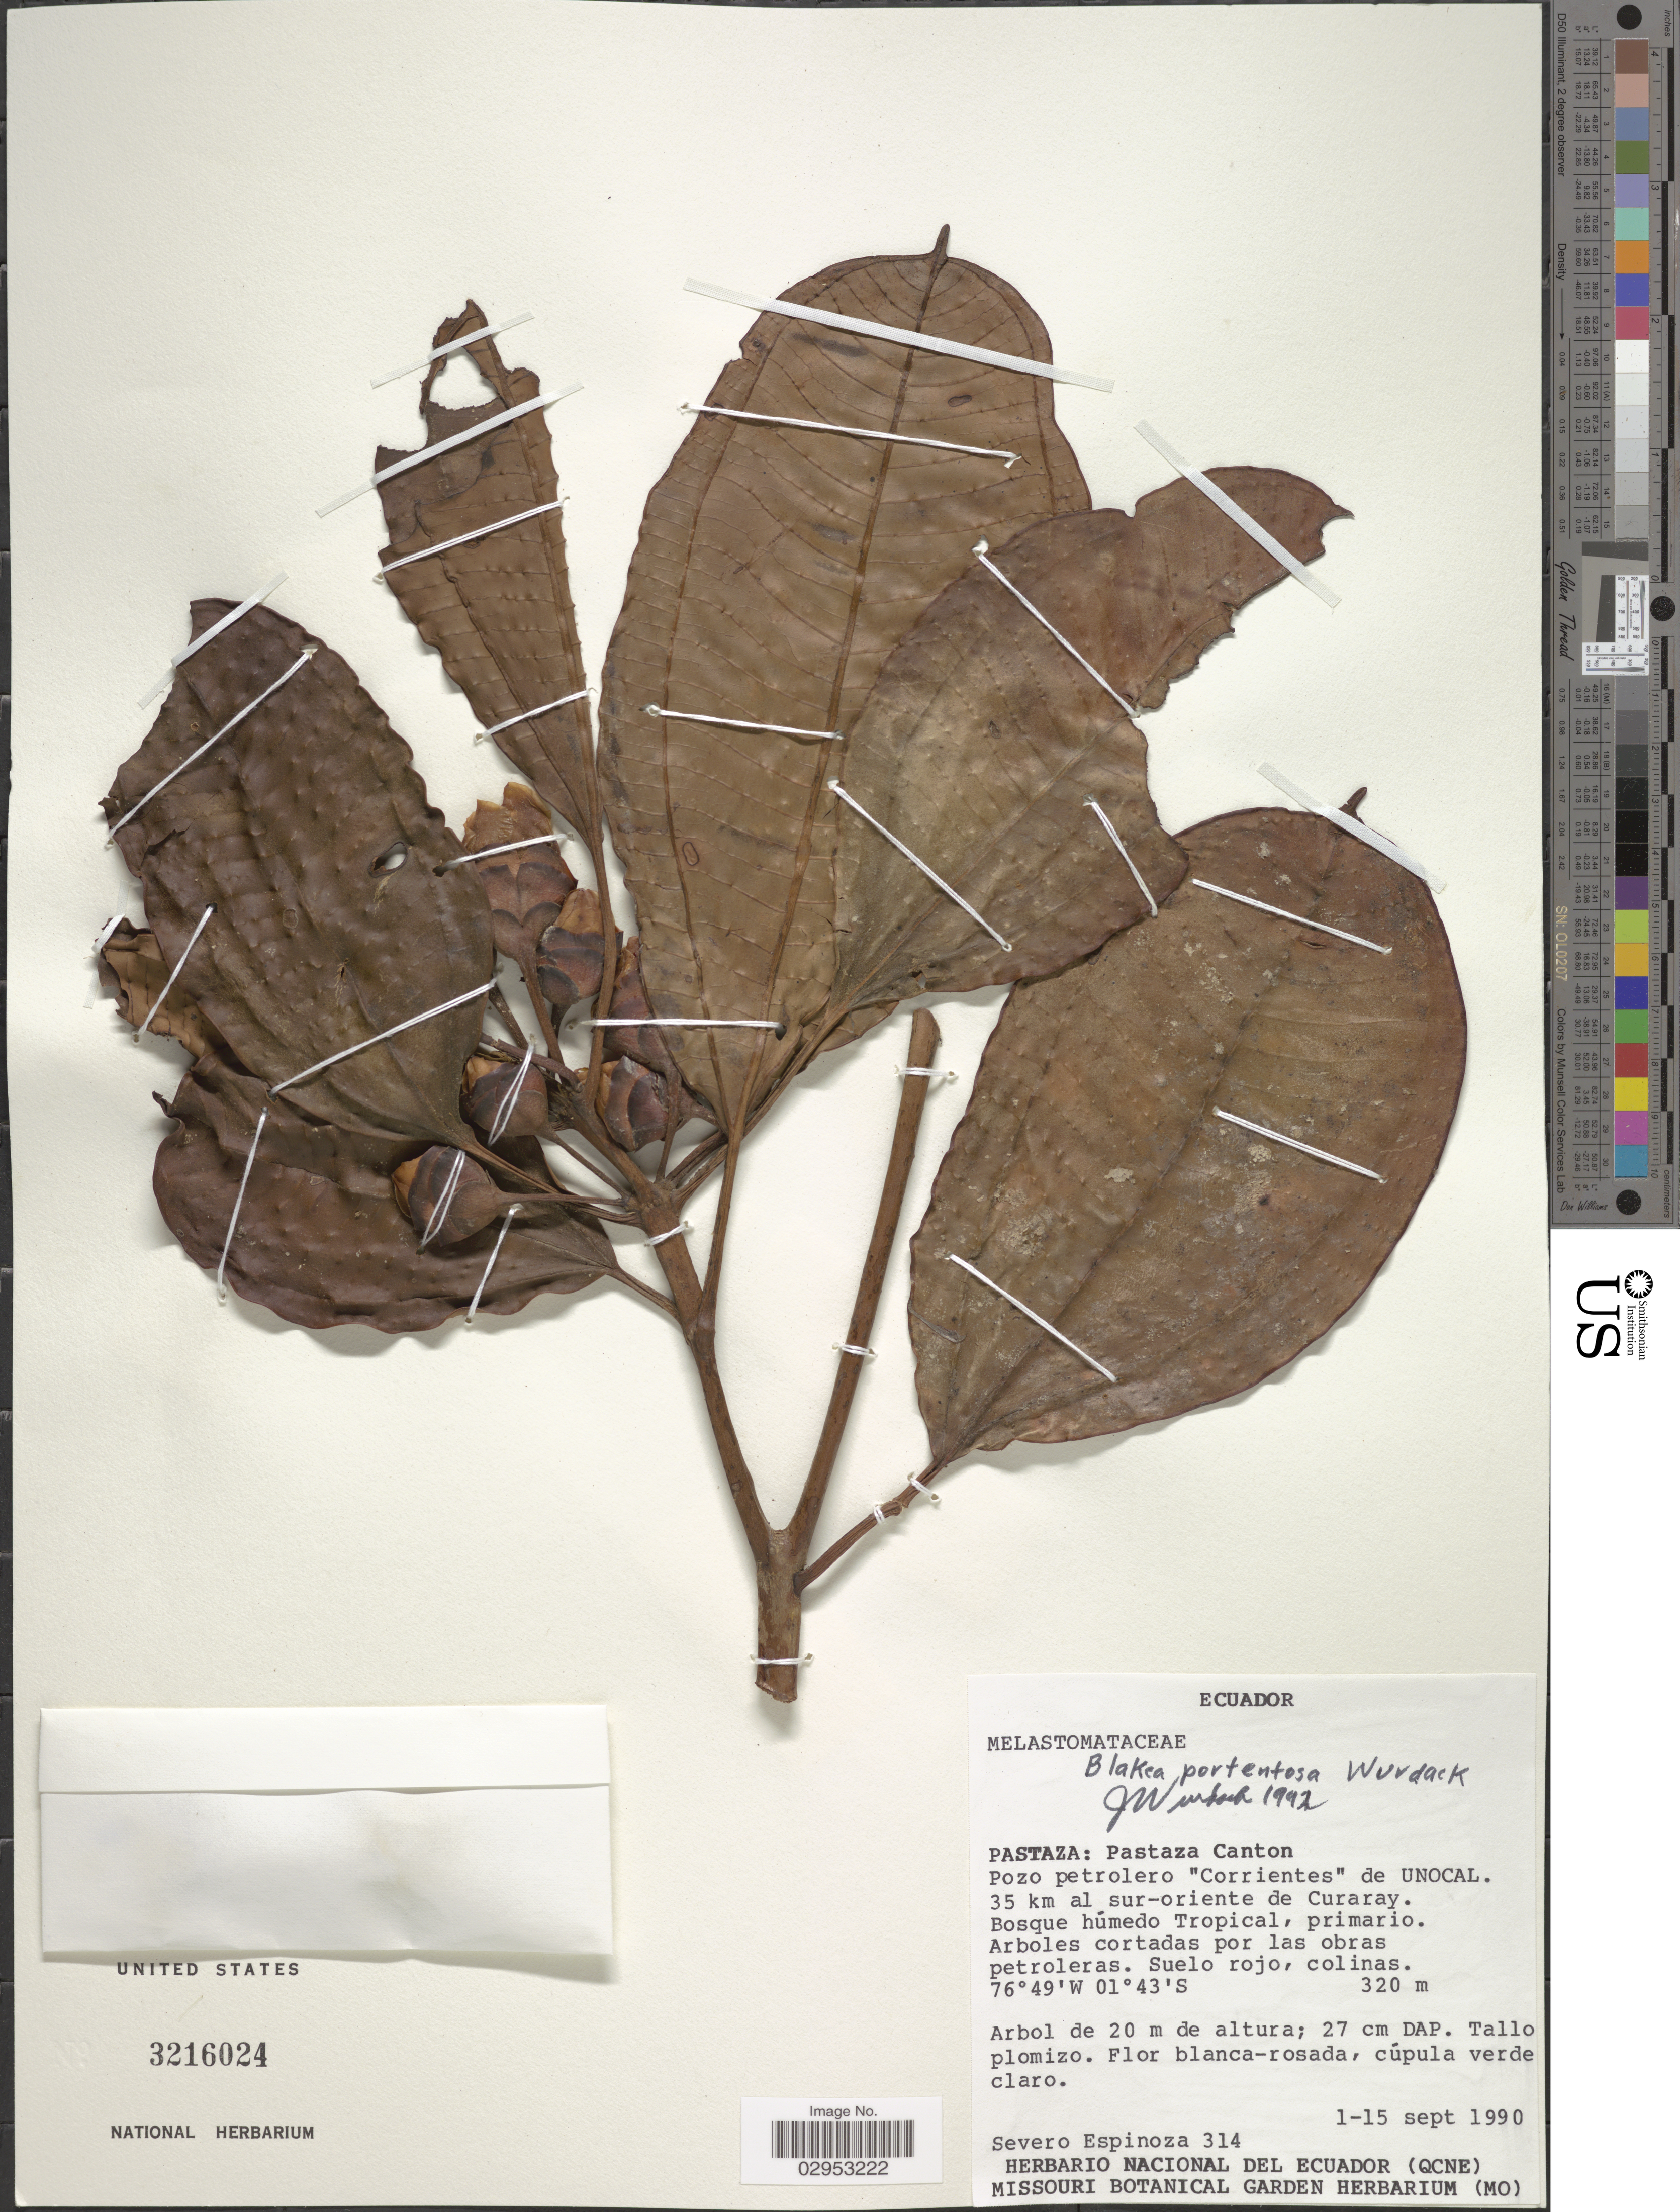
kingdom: Plantae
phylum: Tracheophyta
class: Magnoliopsida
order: Myrtales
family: Melastomataceae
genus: Blakea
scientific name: Blakea portentosa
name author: Wurdack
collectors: S. Espinoza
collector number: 314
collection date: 1990-09-01/1990-09-15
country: Ecuador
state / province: Pastaza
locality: Pastaza Canton. Pozo petrolero "Corrientes" De UNOICAL. 35 km al sur-oriente de Curaray.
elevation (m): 320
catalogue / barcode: US 3216024